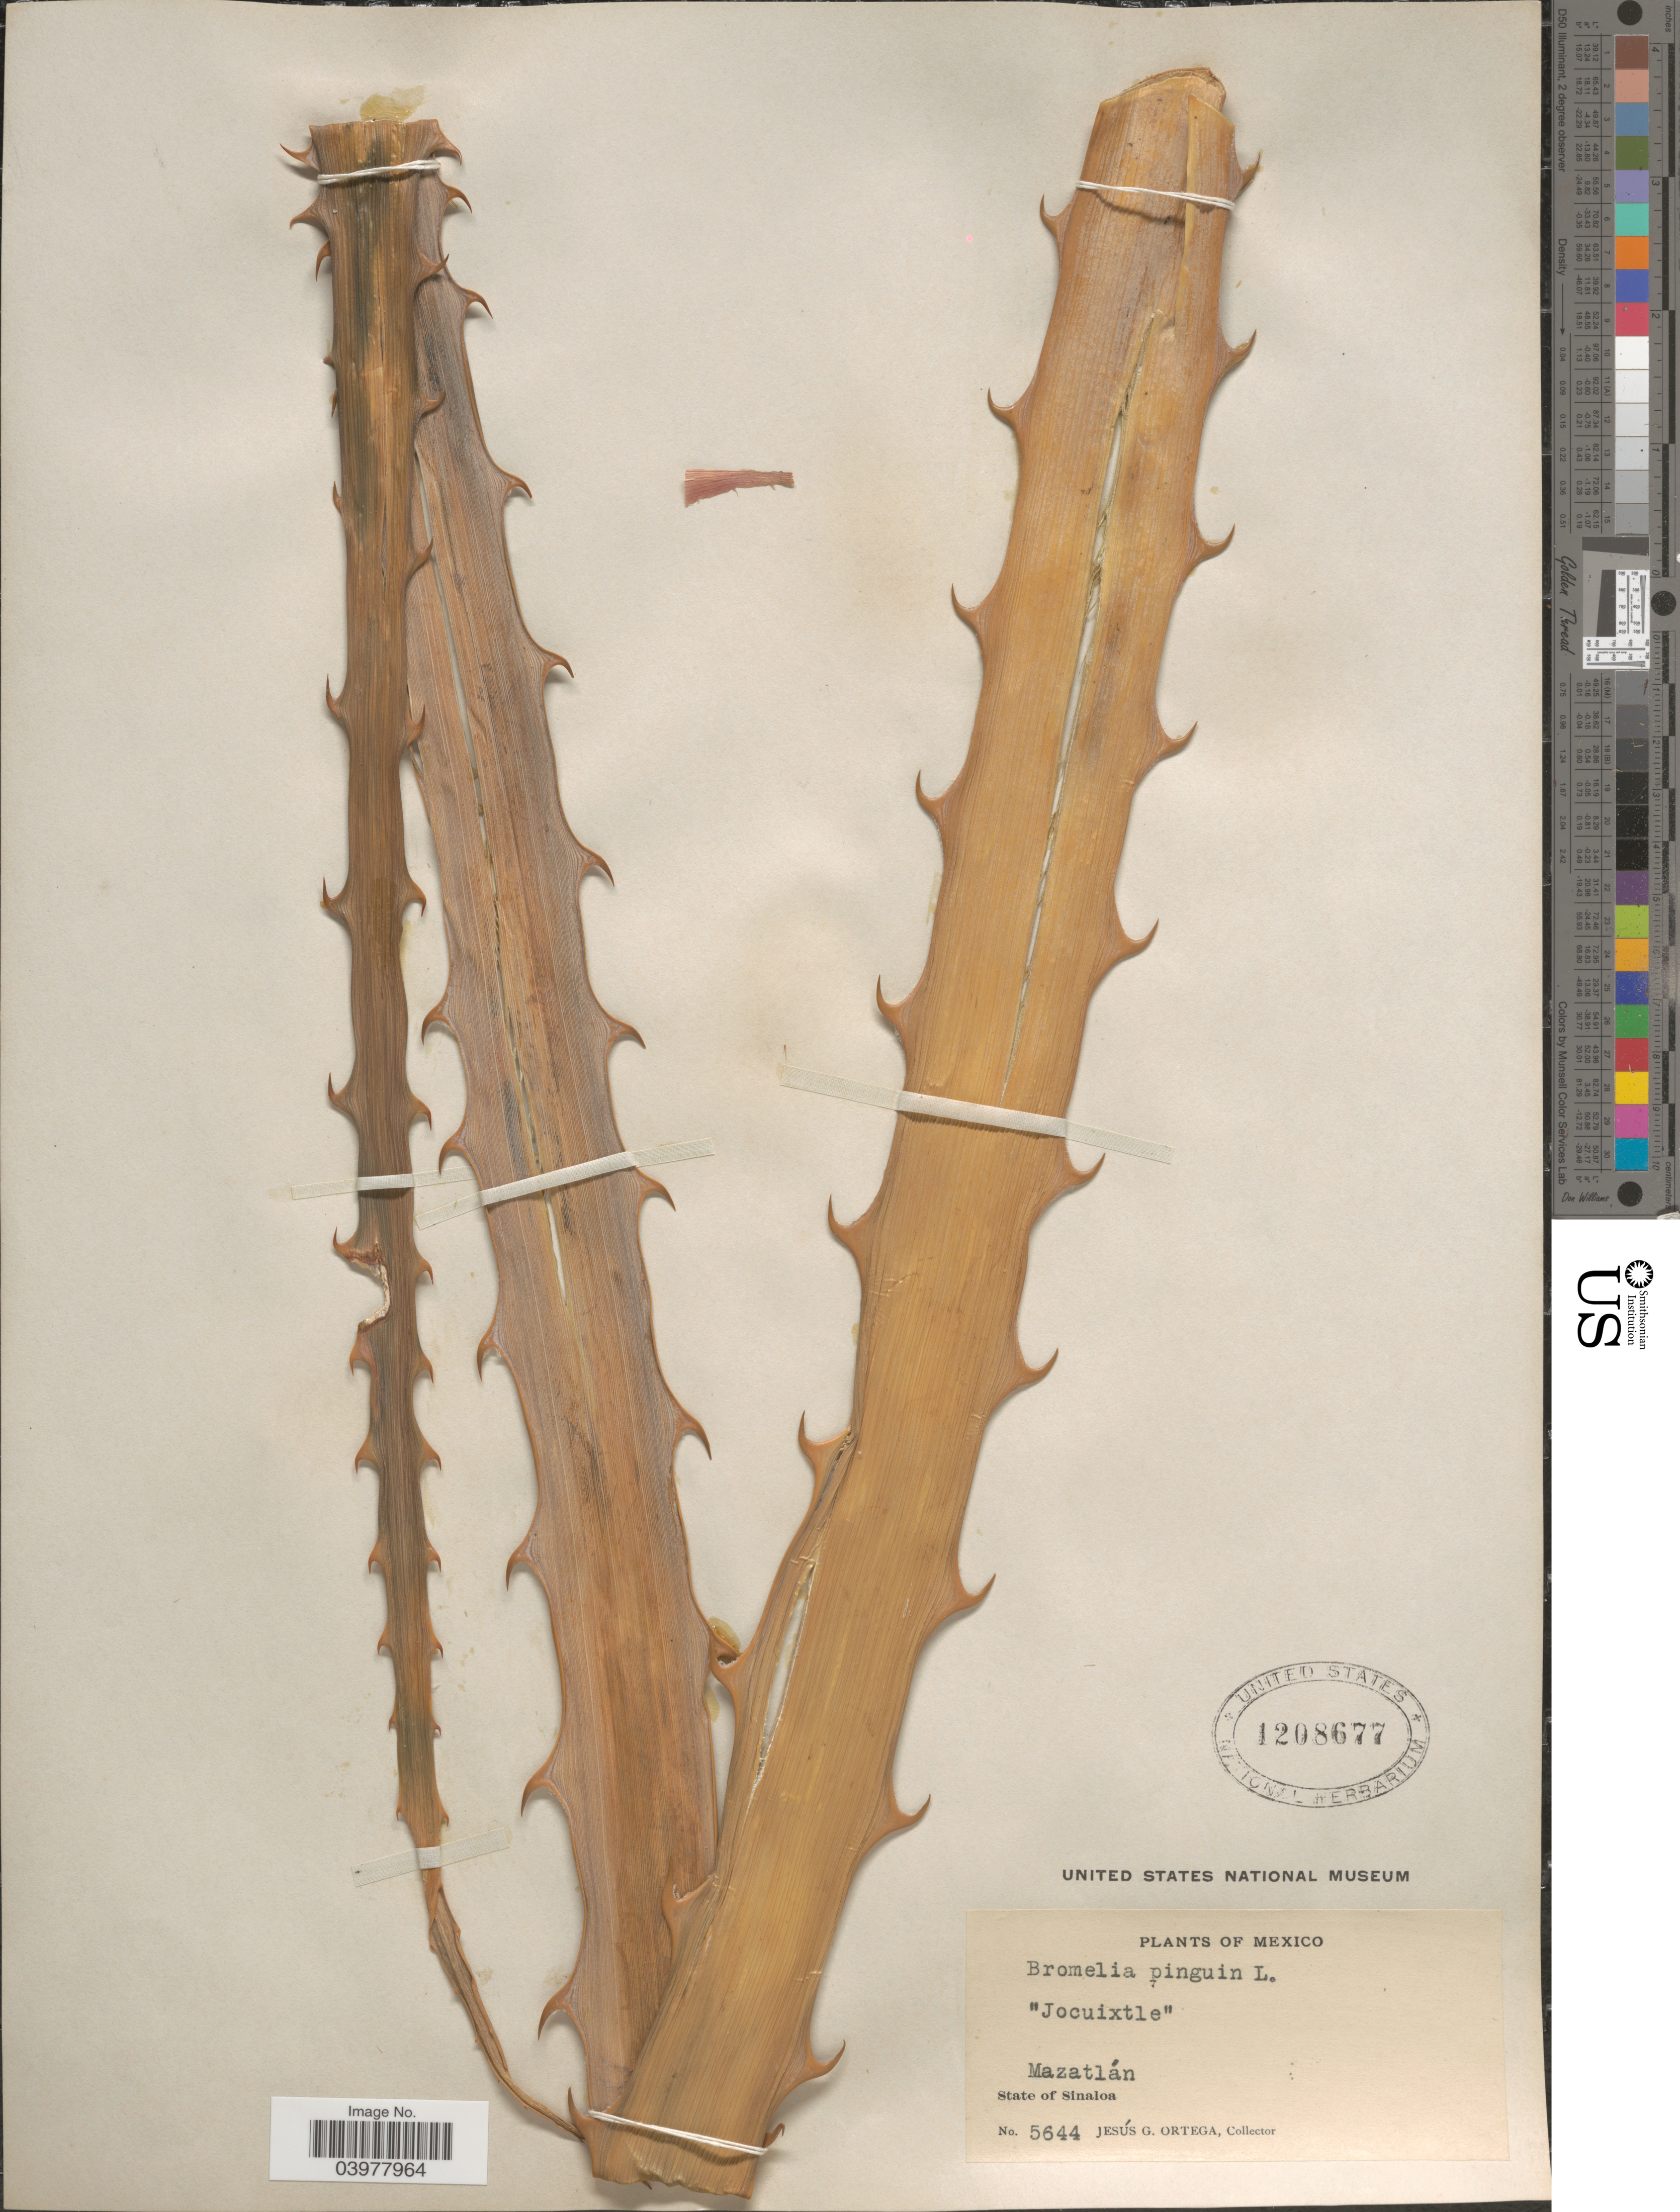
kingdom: Plantae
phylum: Tracheophyta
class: Liliopsida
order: Poales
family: Bromeliaceae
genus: Bromelia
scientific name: Bromelia sp.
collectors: J. Ortega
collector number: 5644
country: Mexico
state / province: Sinaloa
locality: Mazatlán.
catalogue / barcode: US 1208677